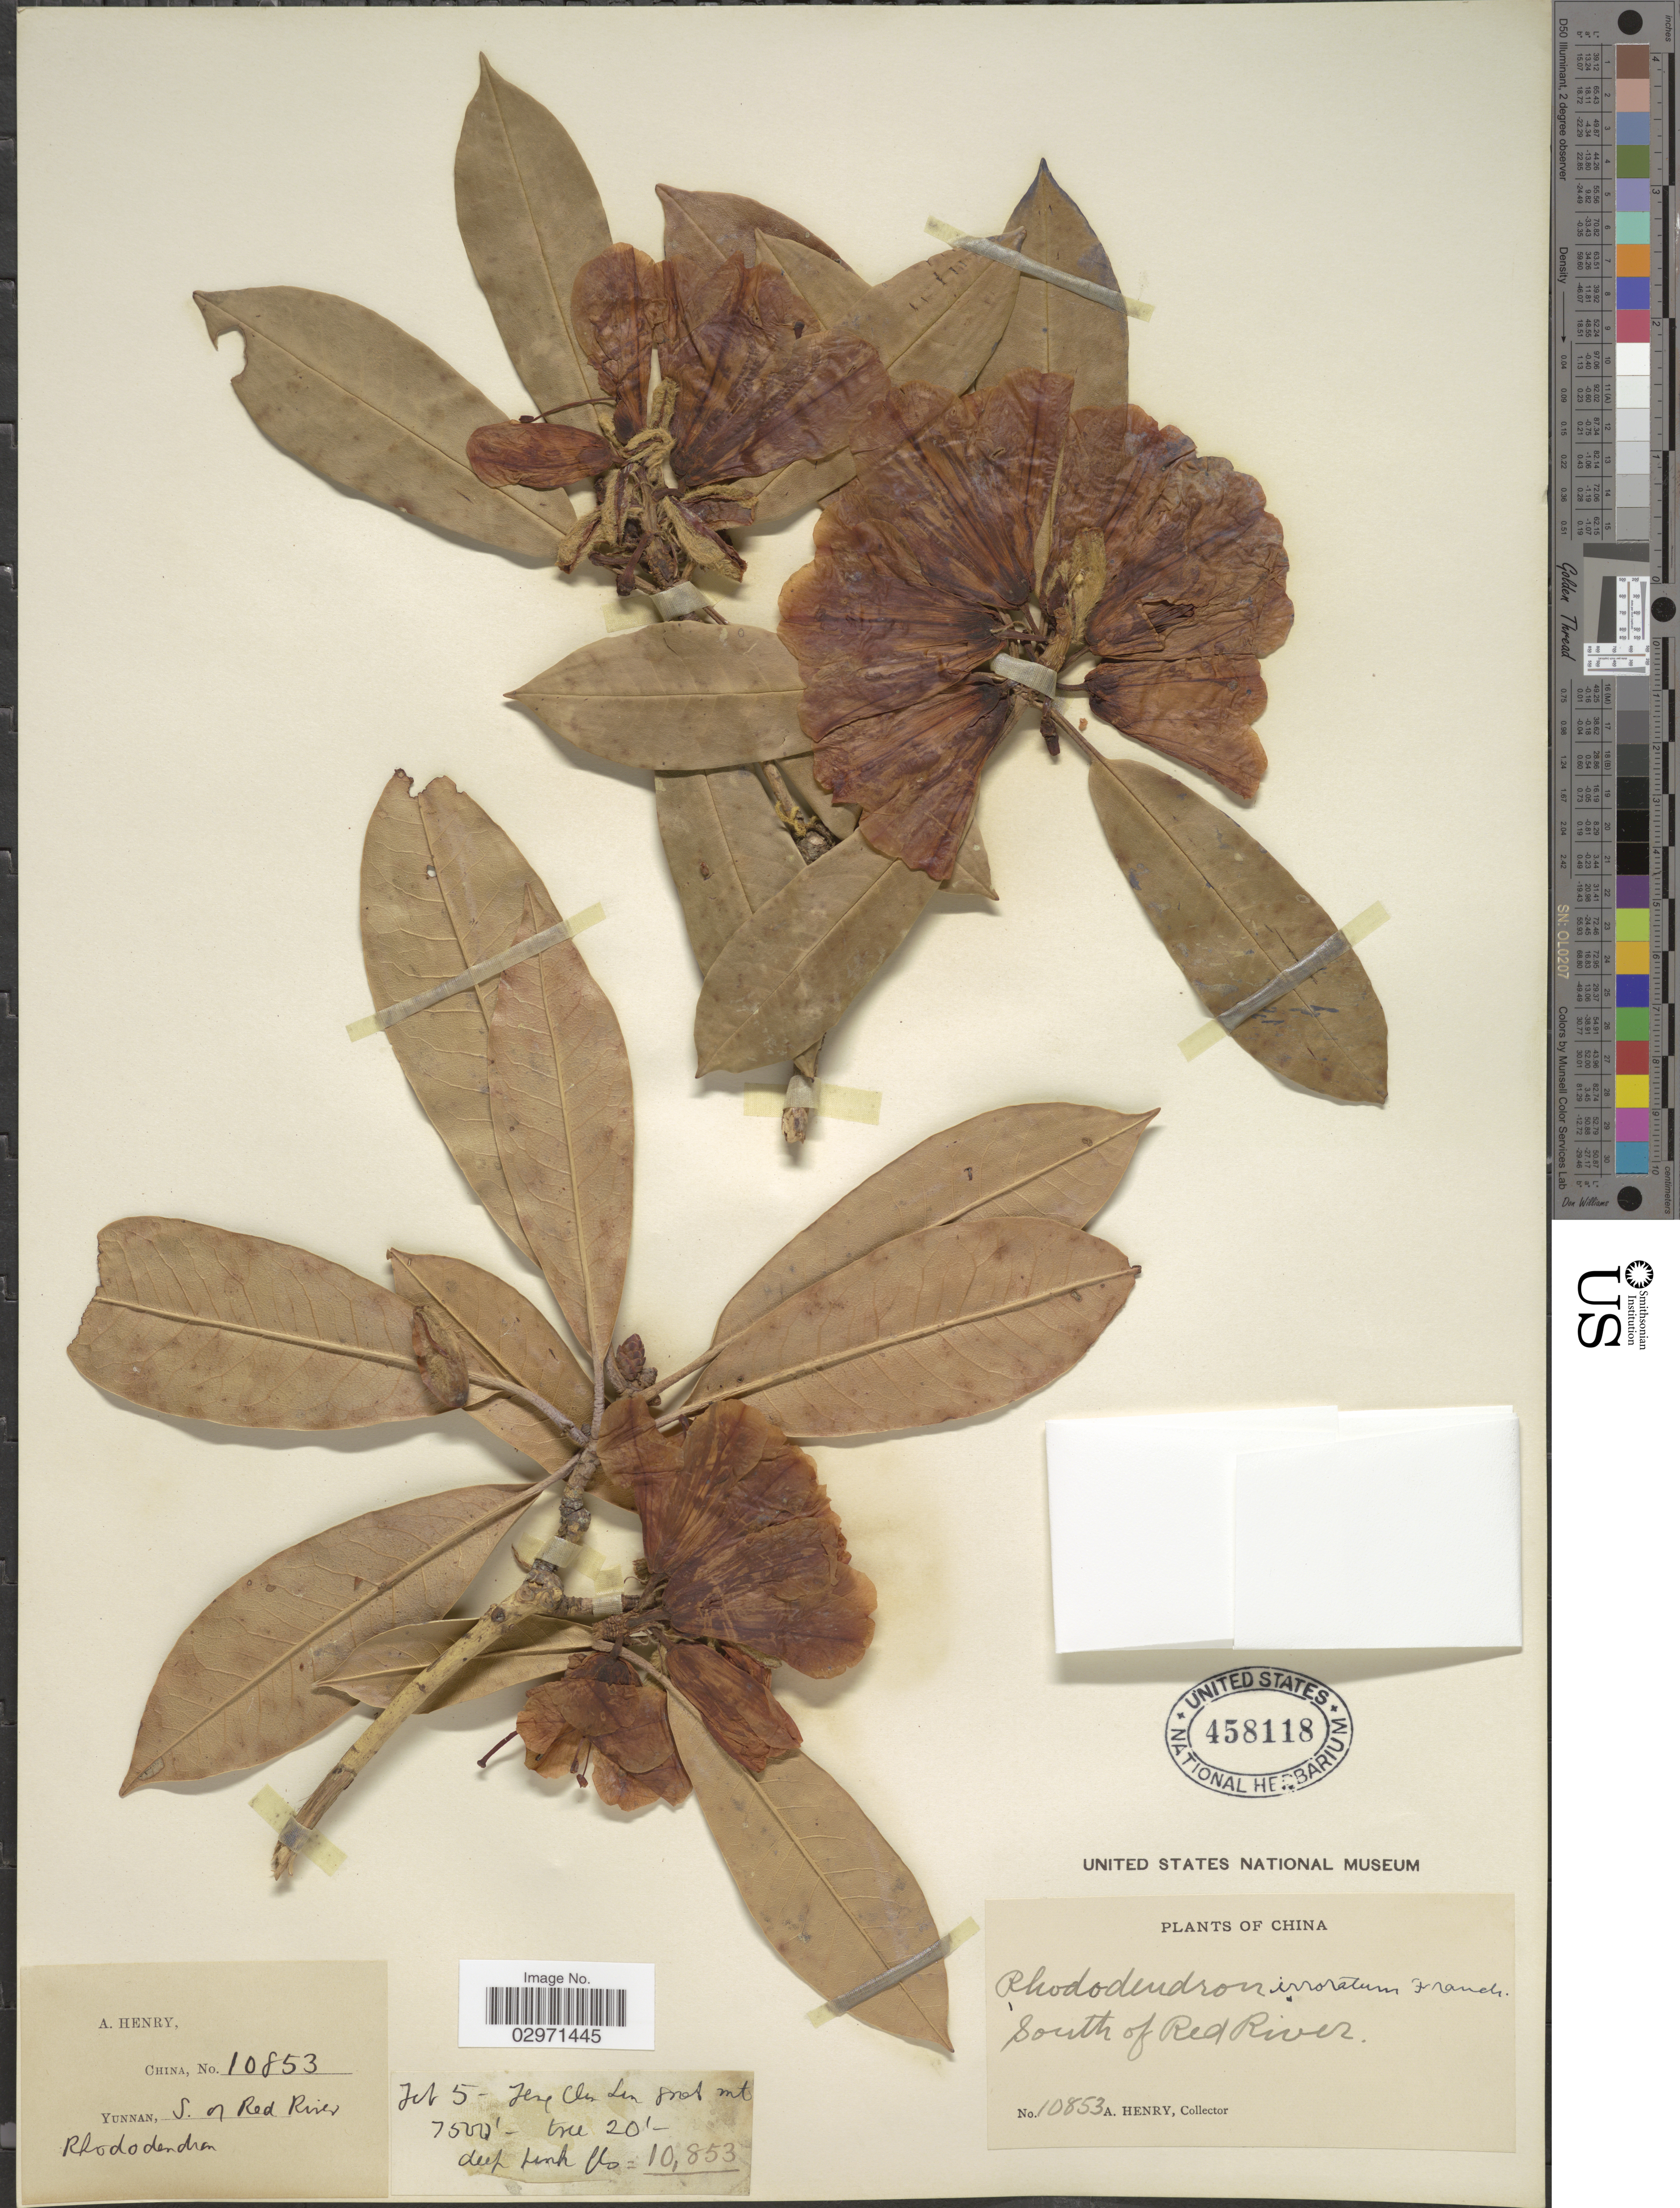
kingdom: Plantae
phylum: Tracheophyta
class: Magnoliopsida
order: Ericales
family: Ericaceae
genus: Rhododendron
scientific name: Rhododendron irroratum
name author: Franch.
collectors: A. Henry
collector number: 10853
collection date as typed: Transcribed d/m/y: /2/5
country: China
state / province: Yunnan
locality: South of Red River. Feng Clen Lin.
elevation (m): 2286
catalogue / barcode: US 458118